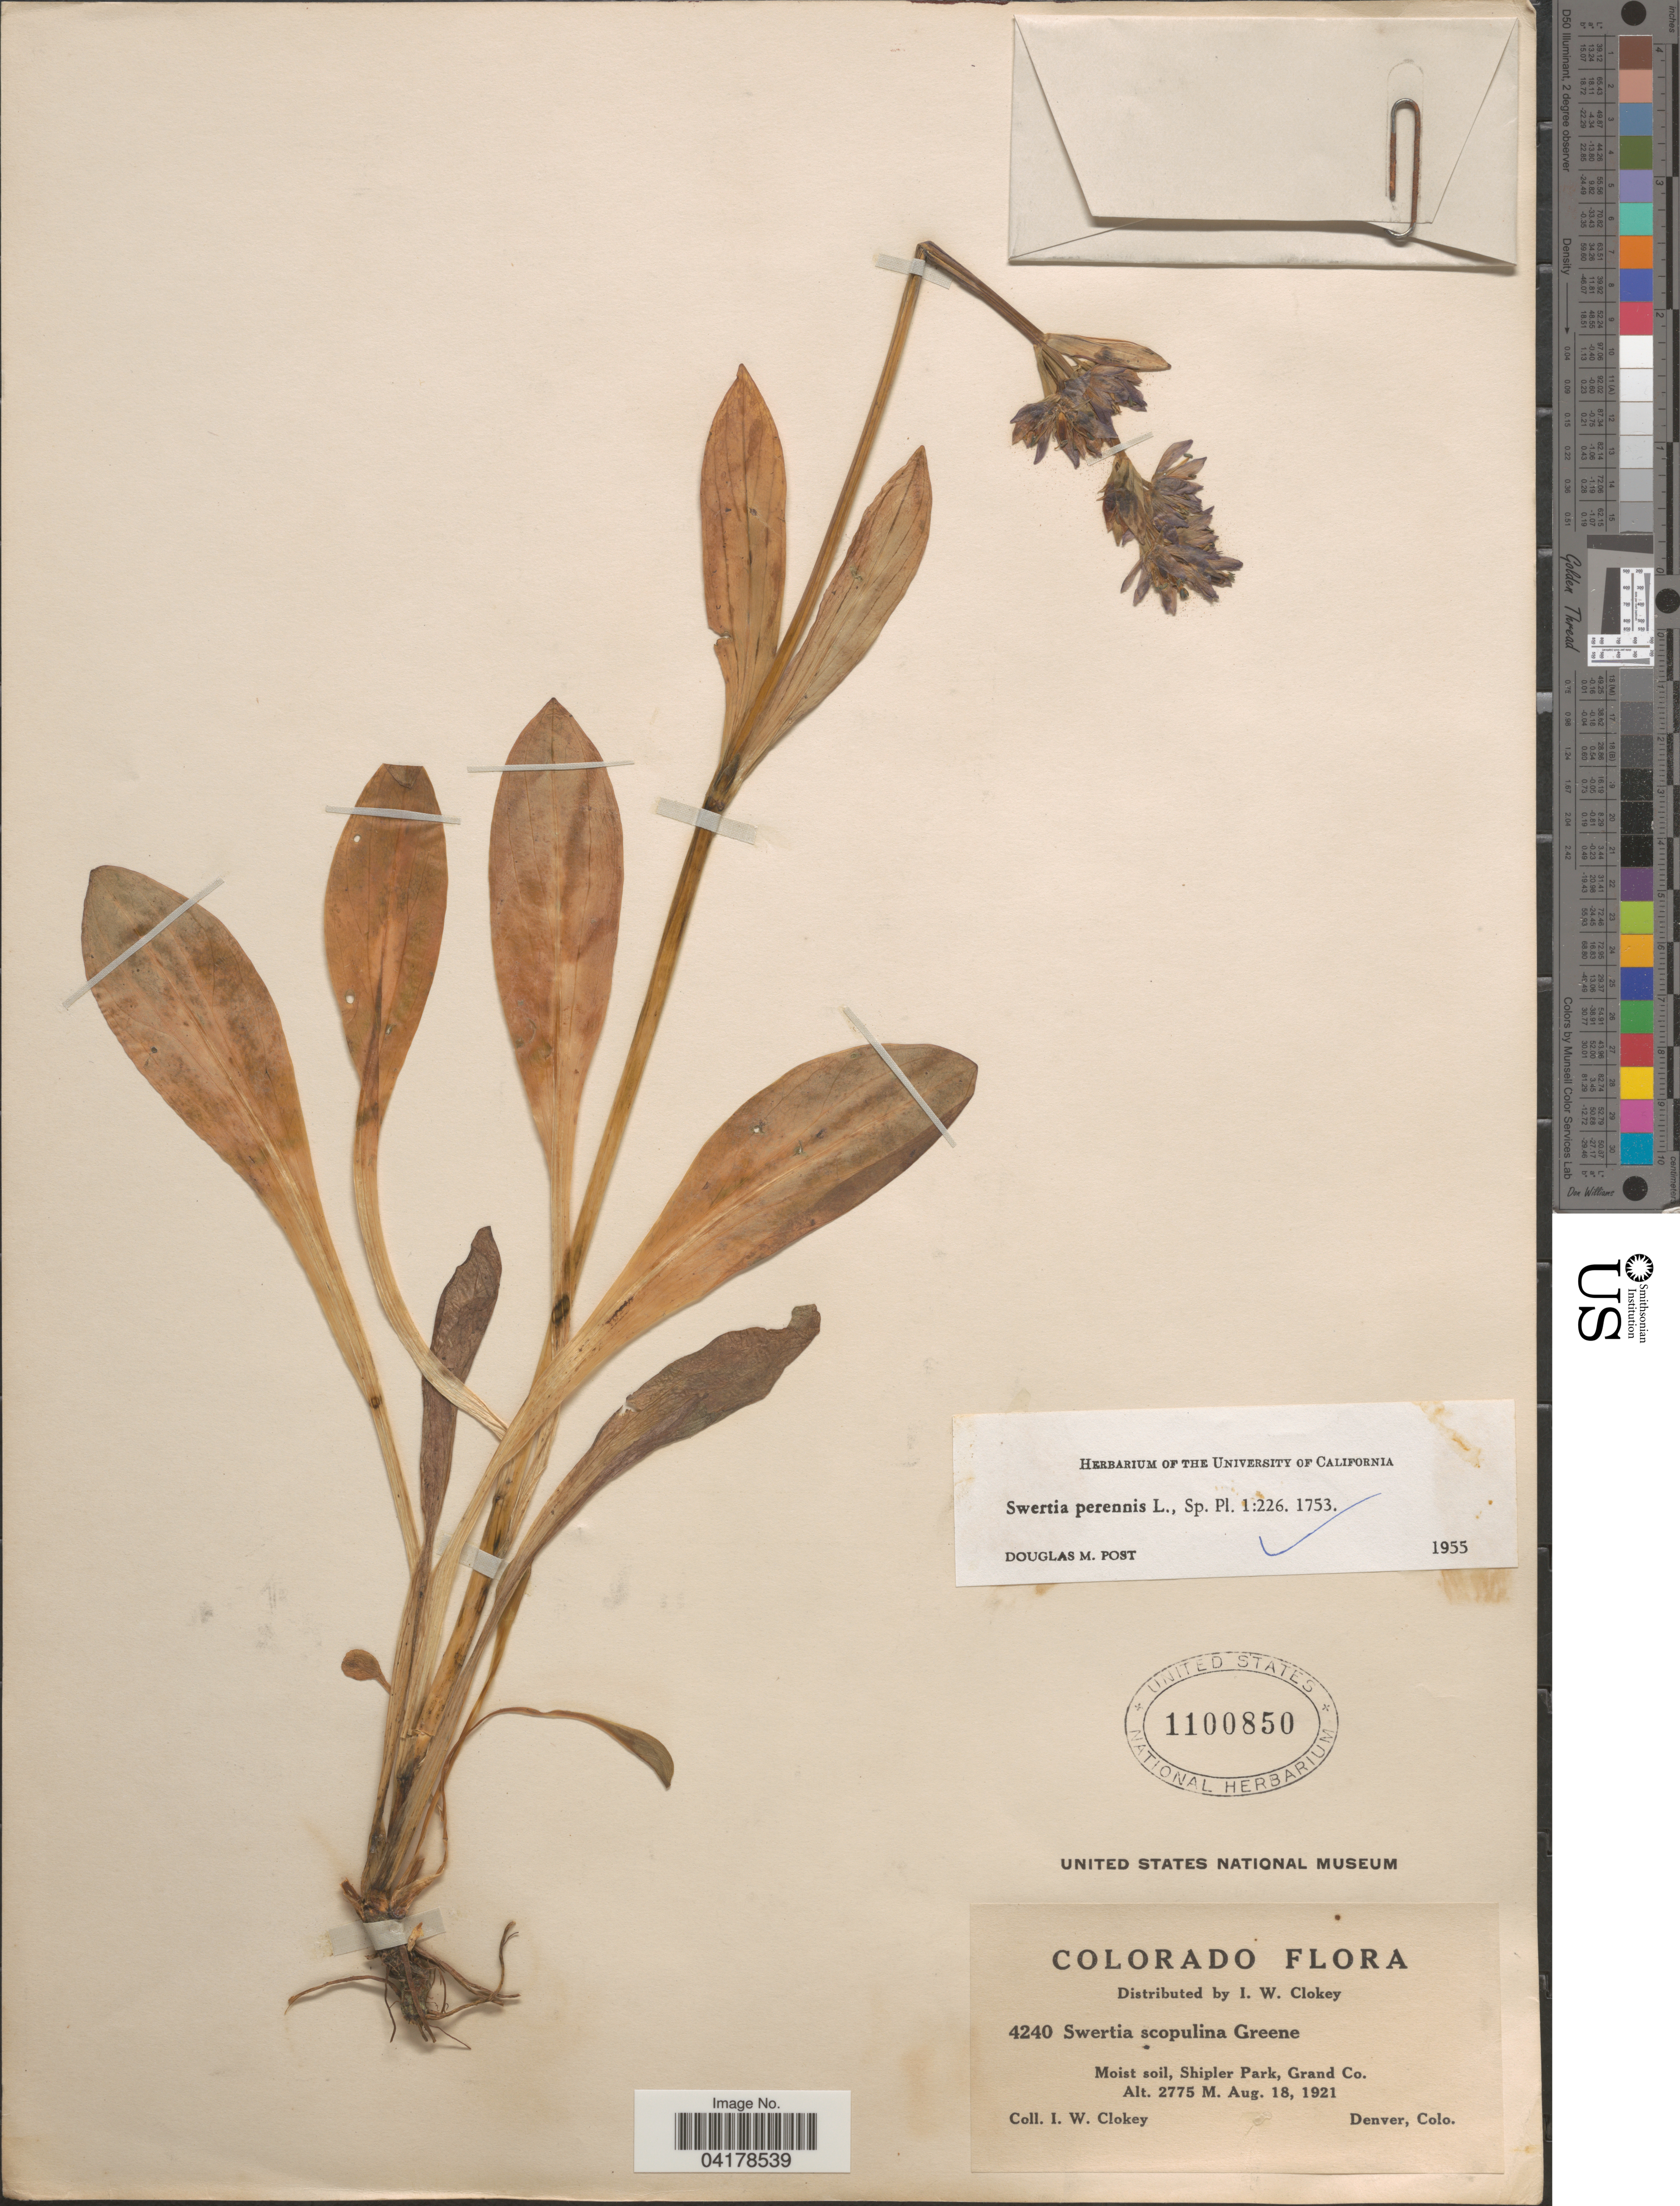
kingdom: Plantae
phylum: Tracheophyta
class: Magnoliopsida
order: Gentianales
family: Gentianaceae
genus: Swertia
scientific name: Swertia perennis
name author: L.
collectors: I. W. Clokey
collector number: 4240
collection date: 1921-08-18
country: United States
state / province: Colorado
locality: Shipler Park, Grand Co.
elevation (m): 2775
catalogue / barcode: US 1100850